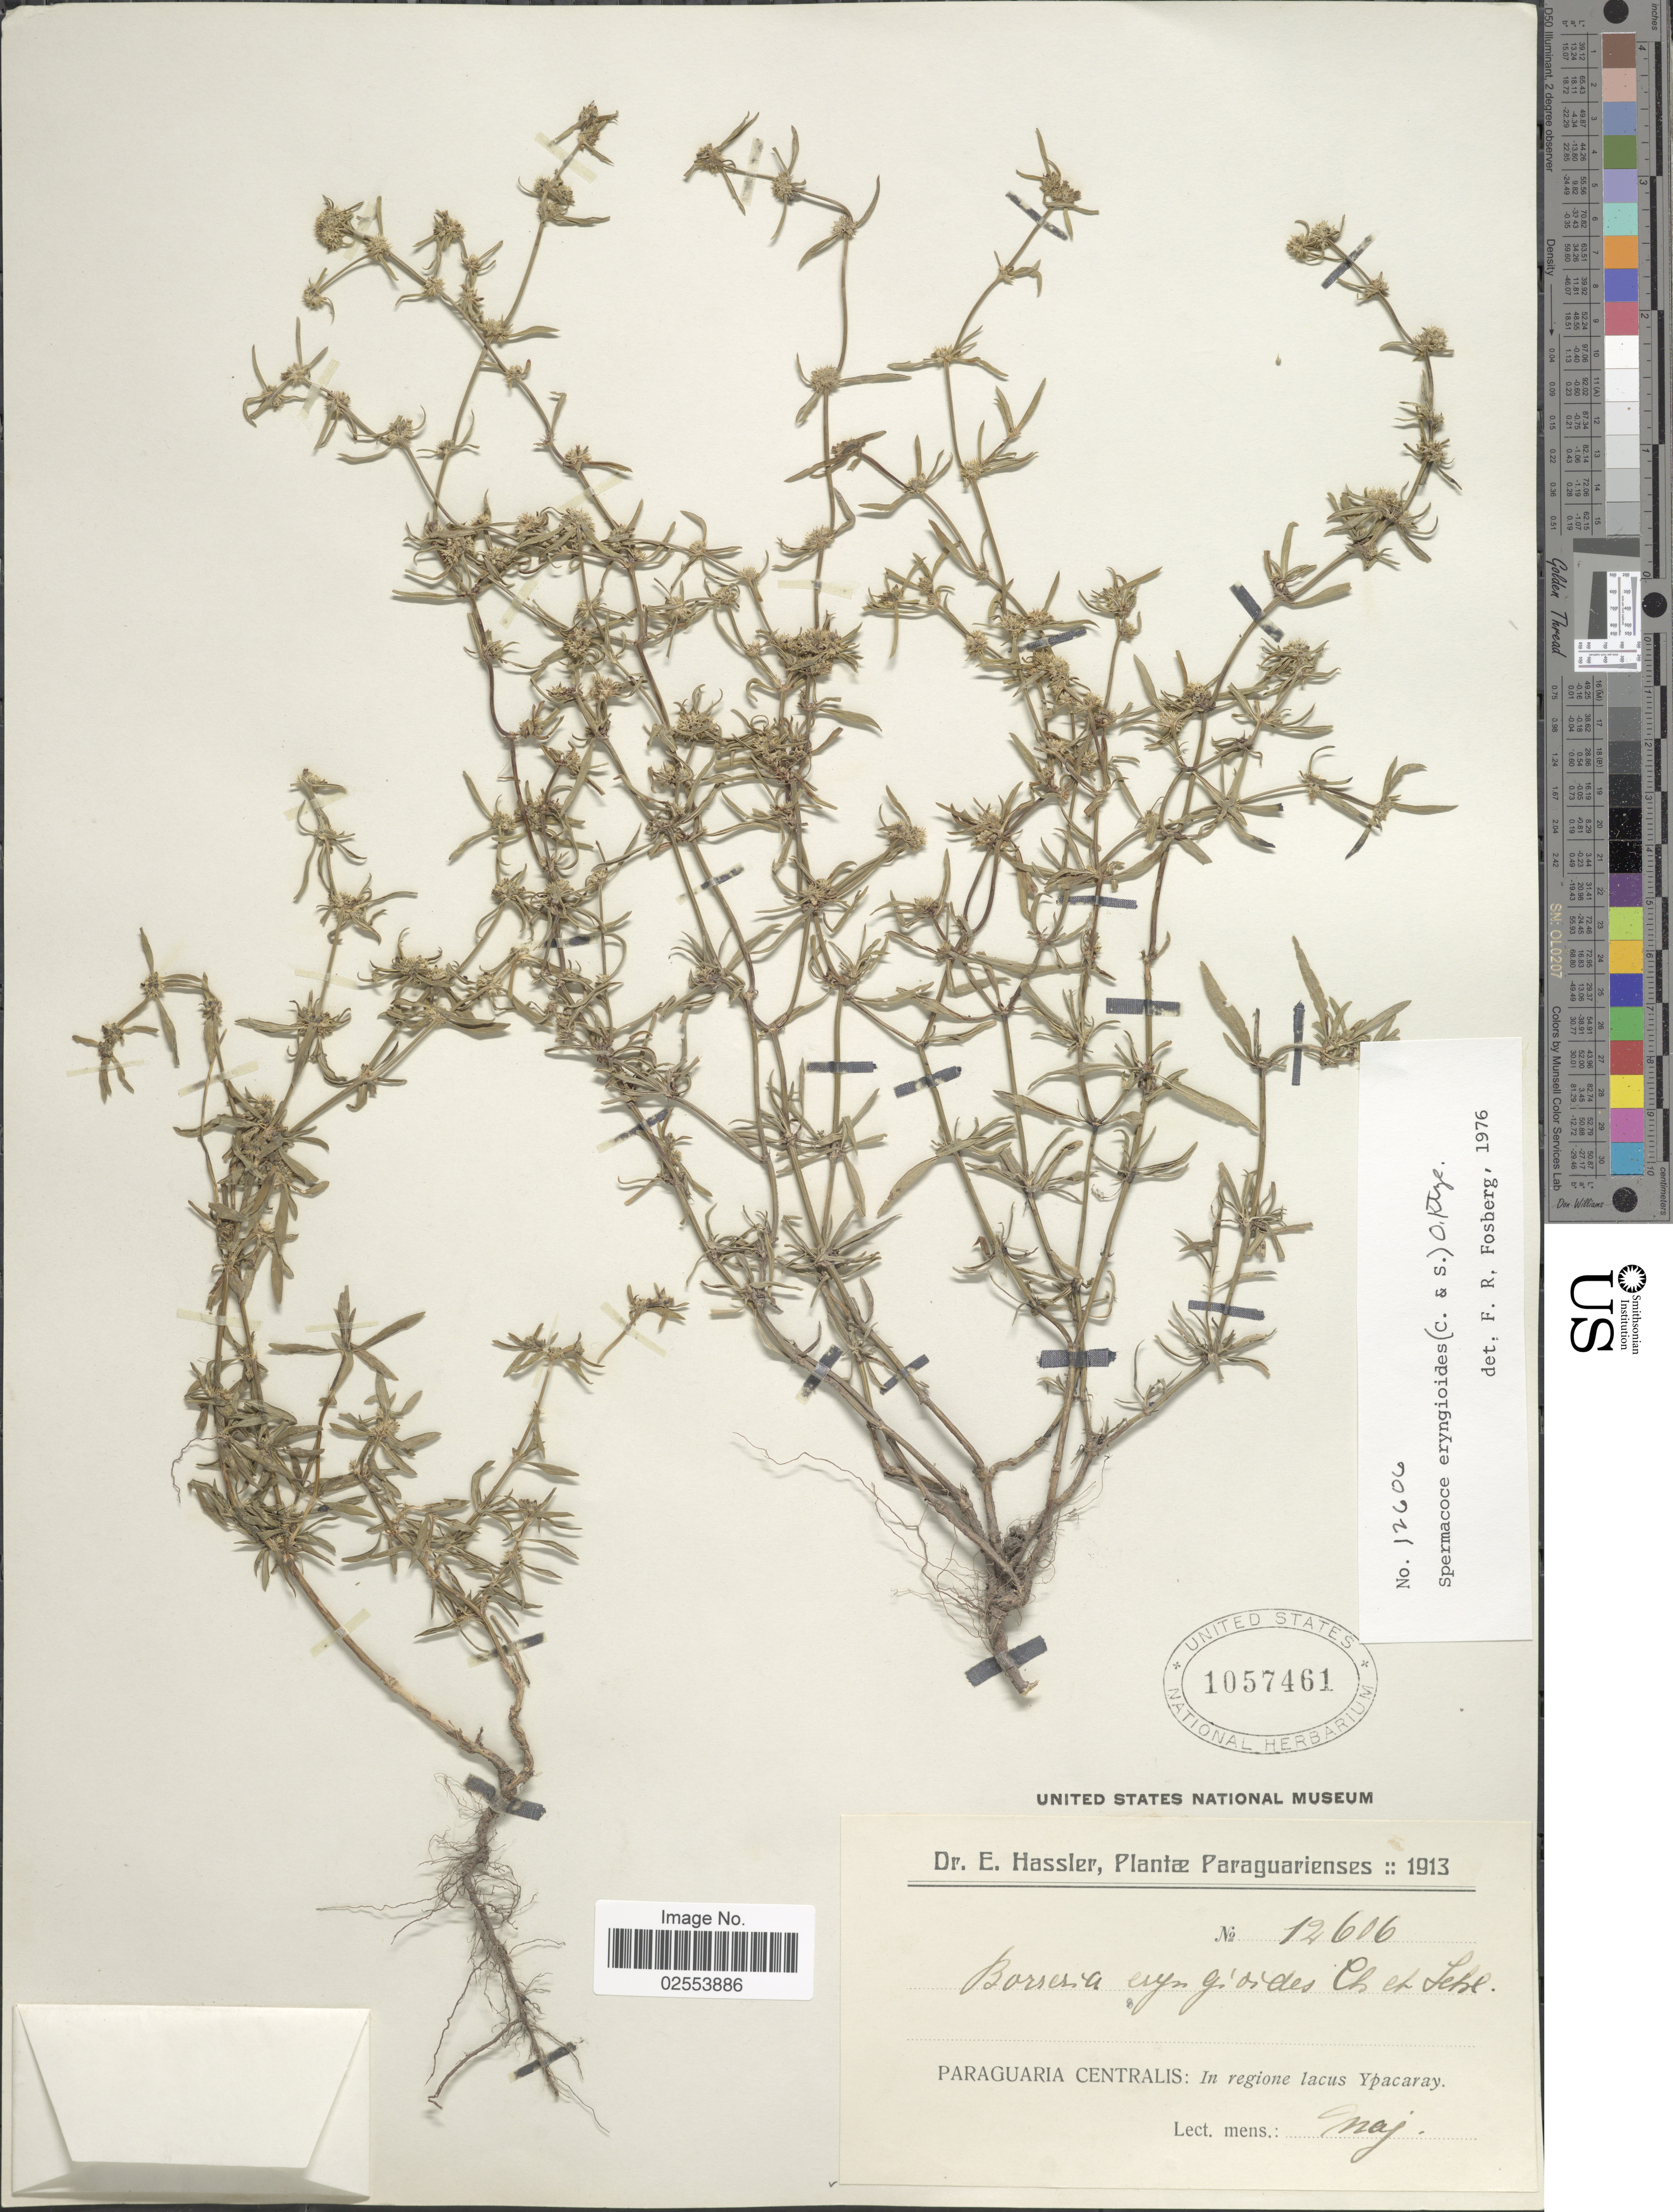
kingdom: Plantae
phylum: Tracheophyta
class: Magnoliopsida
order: Gentianales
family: Rubiaceae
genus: Spermacoce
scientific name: Spermacoce eryngioides var. eryngioides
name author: (Cham. & Schltdl.) Kuntze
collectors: E. Hassler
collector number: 12606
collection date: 1913-05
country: Paraguay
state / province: Central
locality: Paraguarienses, Paraguaria Centralis: in regione lacus Ypacaray.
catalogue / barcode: US 1057461